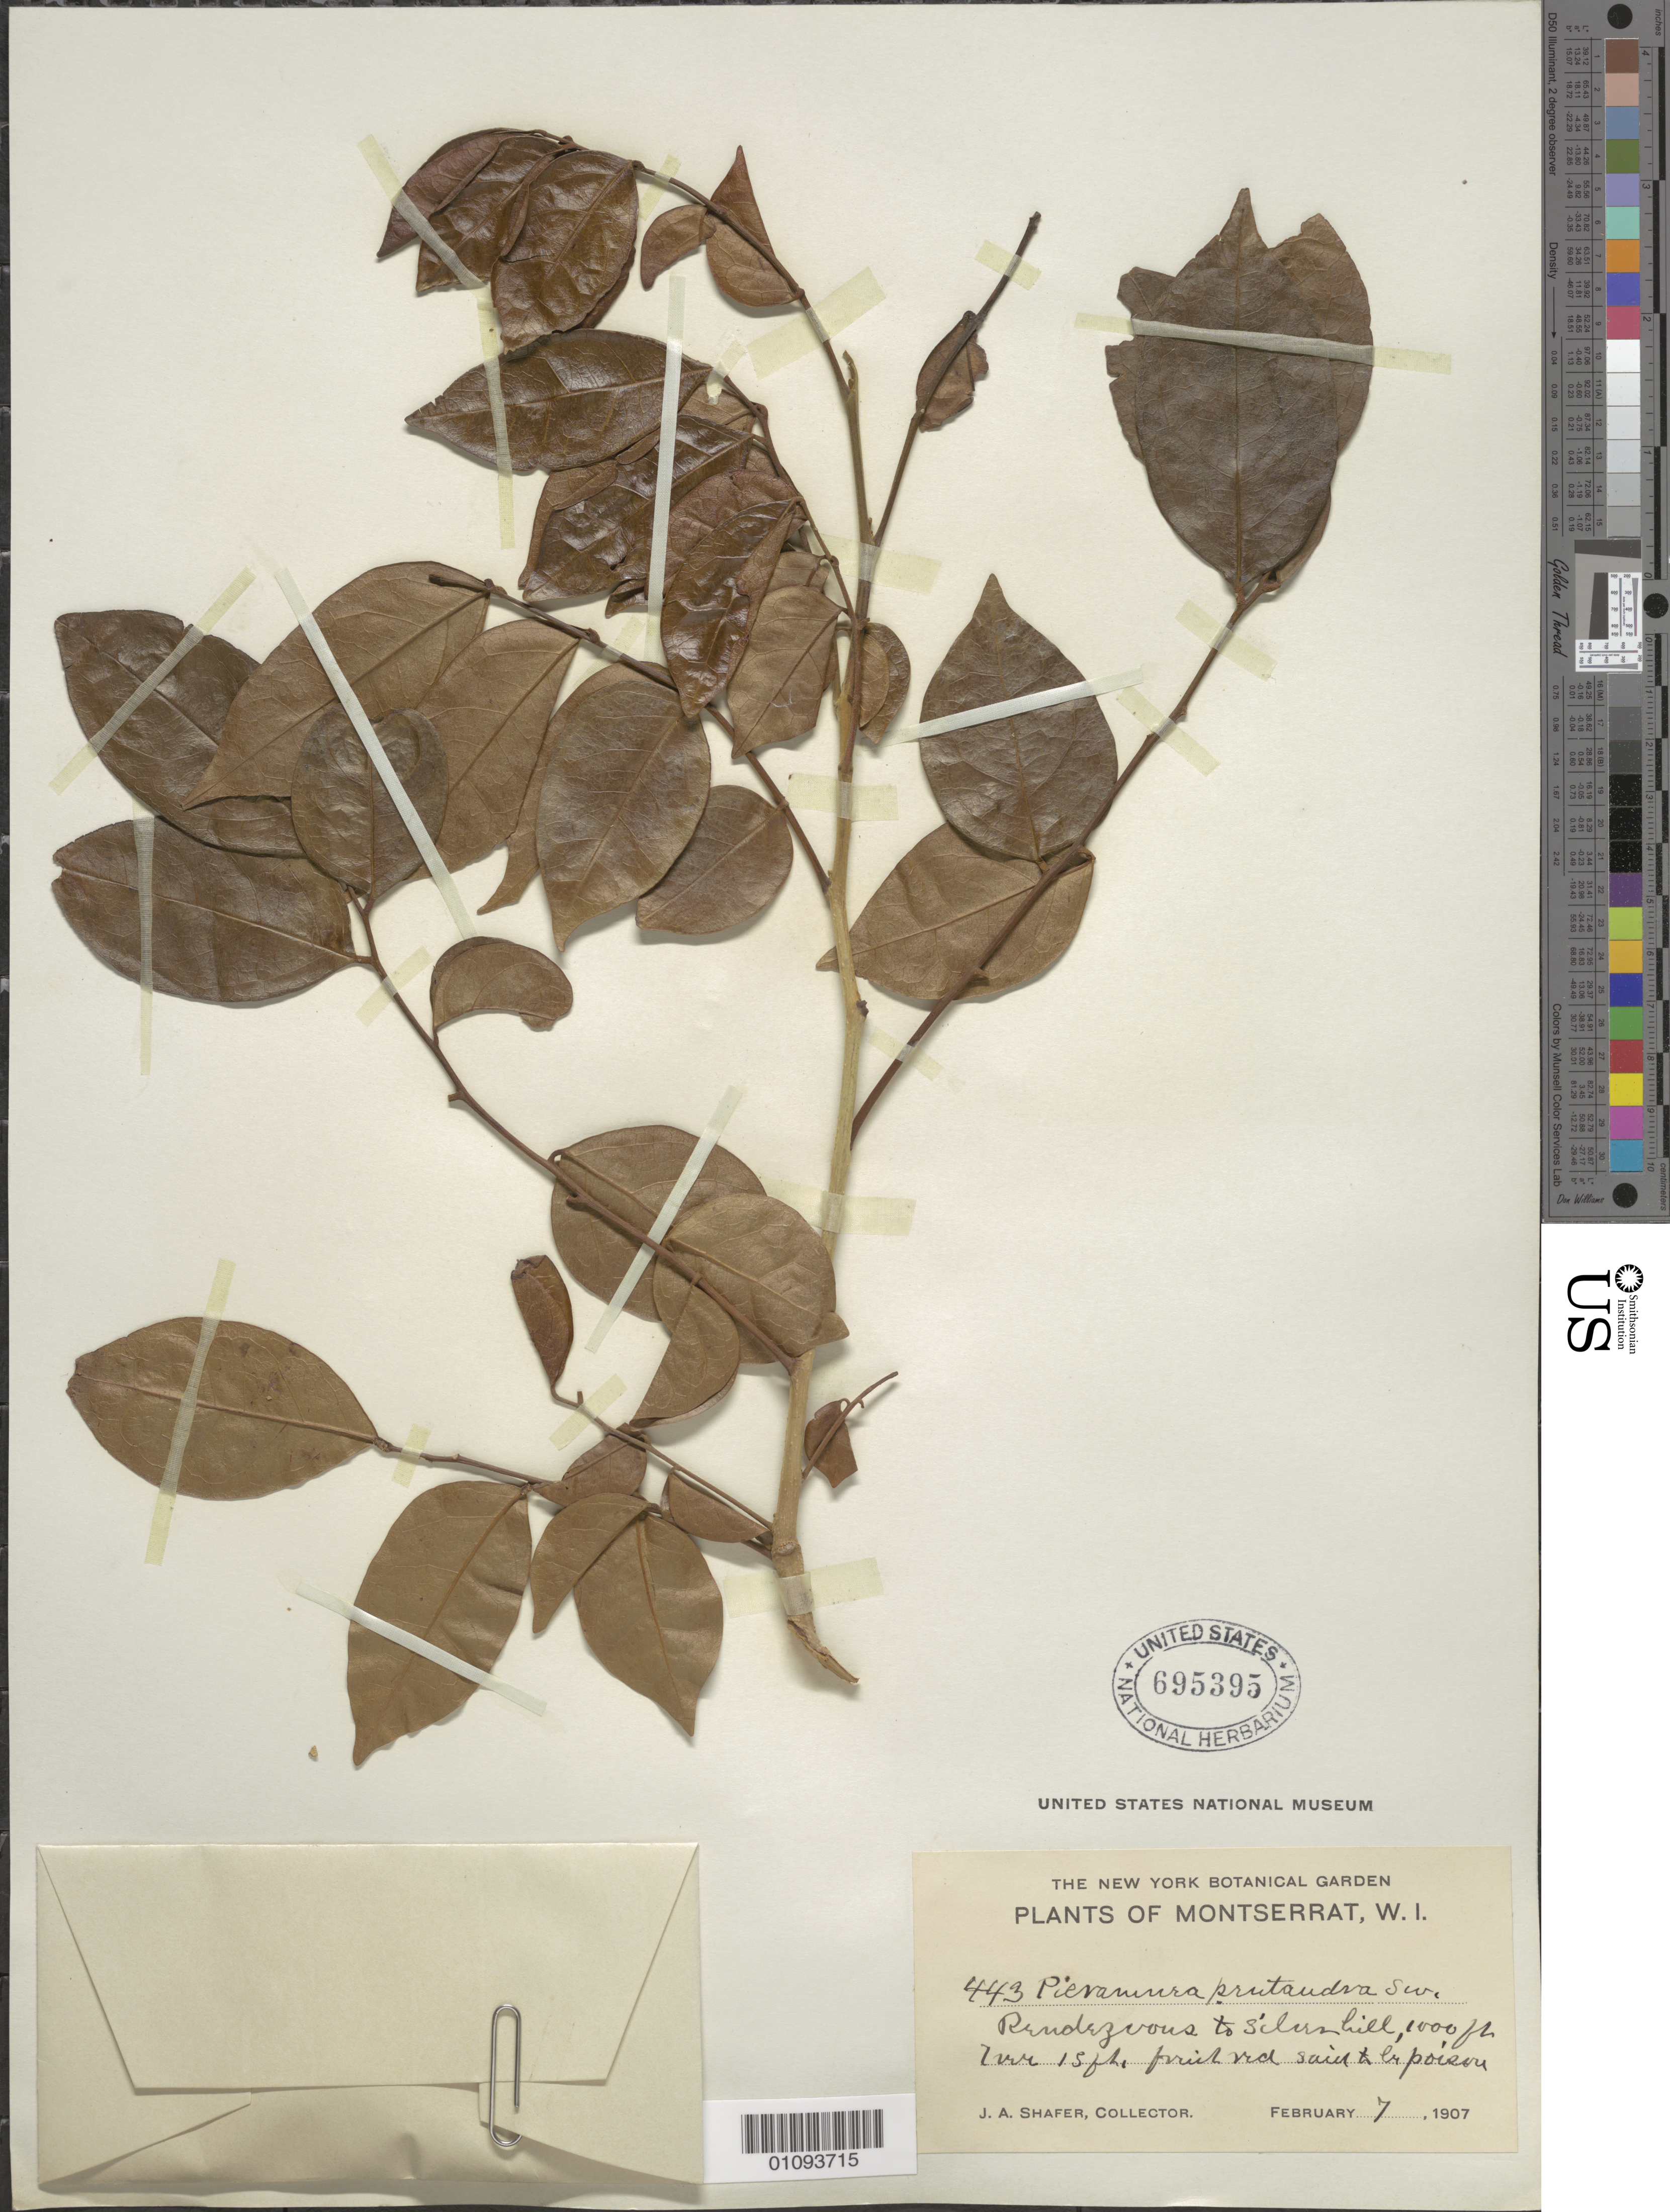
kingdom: Plantae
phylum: Tracheophyta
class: Magnoliopsida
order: Picramniales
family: Picramniaceae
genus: Picramnia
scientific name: Picramnia pentandra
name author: Sw.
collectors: J. A. Shafer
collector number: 443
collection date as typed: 07 Feb 1907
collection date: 1907-02-07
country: Montserrat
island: Montserrat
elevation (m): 305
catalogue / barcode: US 695395